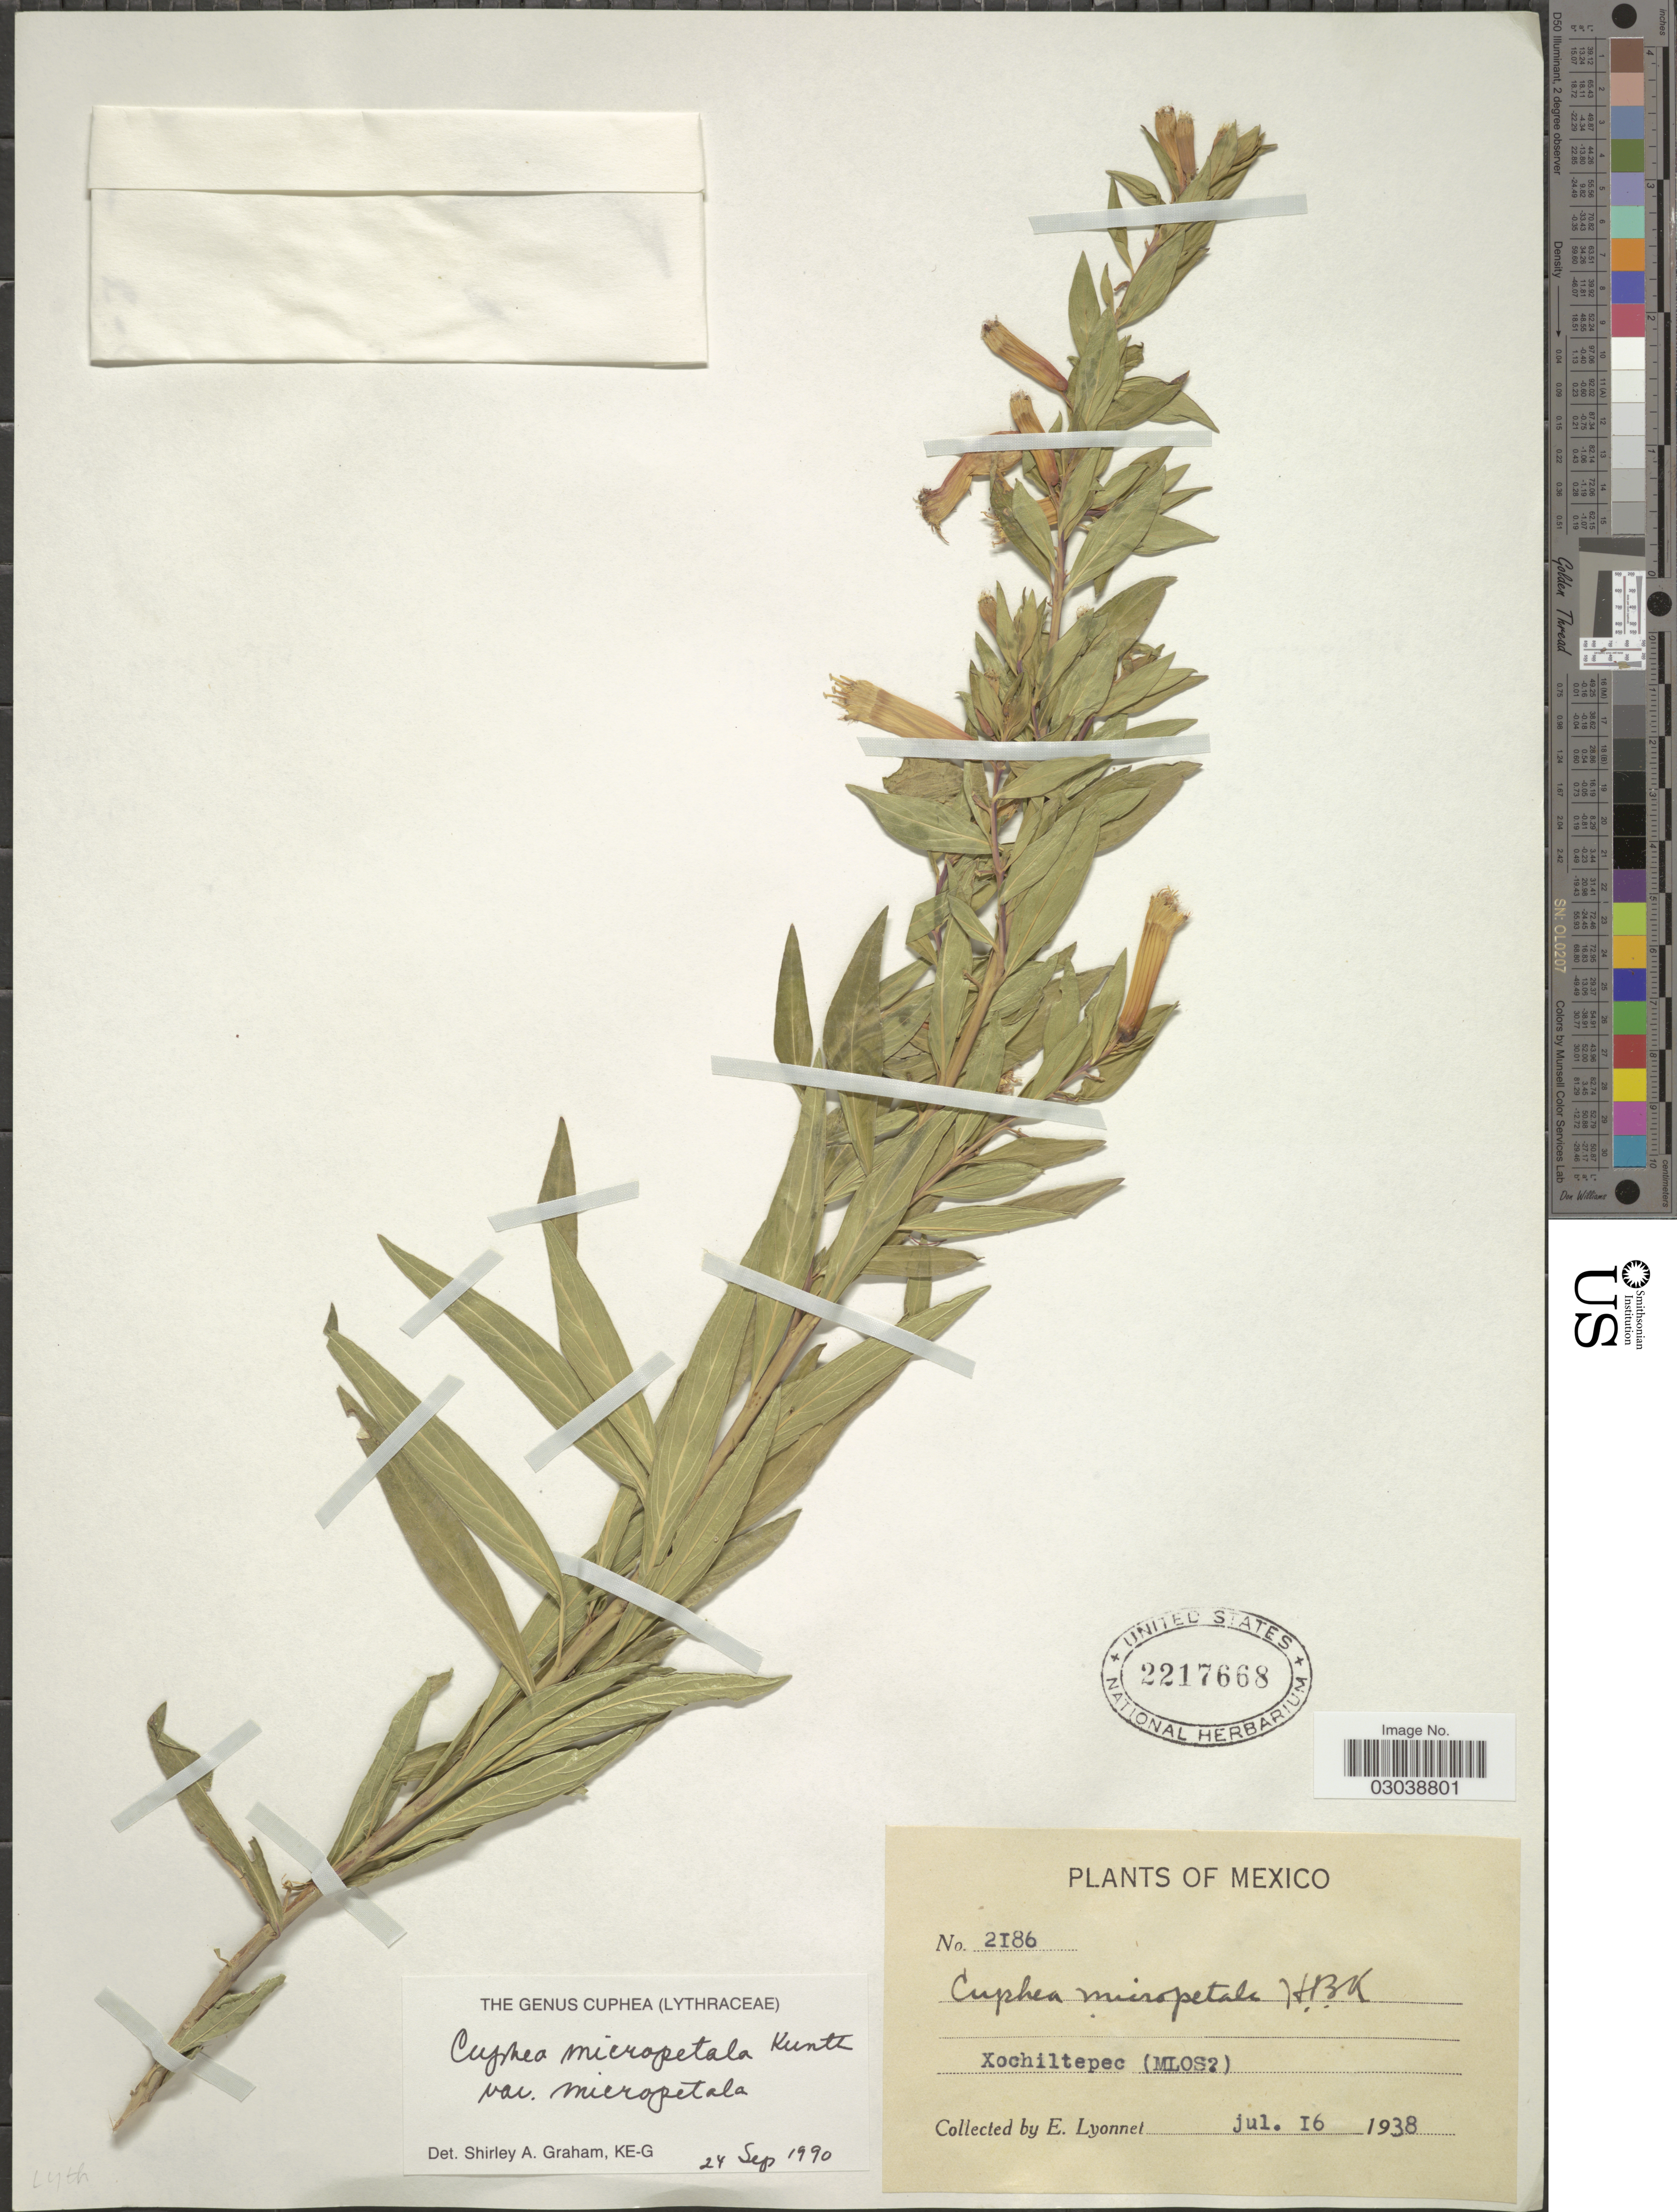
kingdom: Plantae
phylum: Tracheophyta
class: Magnoliopsida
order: Myrtales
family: Lythraceae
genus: Cuphea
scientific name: Cuphea micropetala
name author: Kunth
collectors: E. Lyonnet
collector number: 2186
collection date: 1938-07-16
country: Mexico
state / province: Morelos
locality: Xochiltepec.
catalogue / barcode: US 2217668